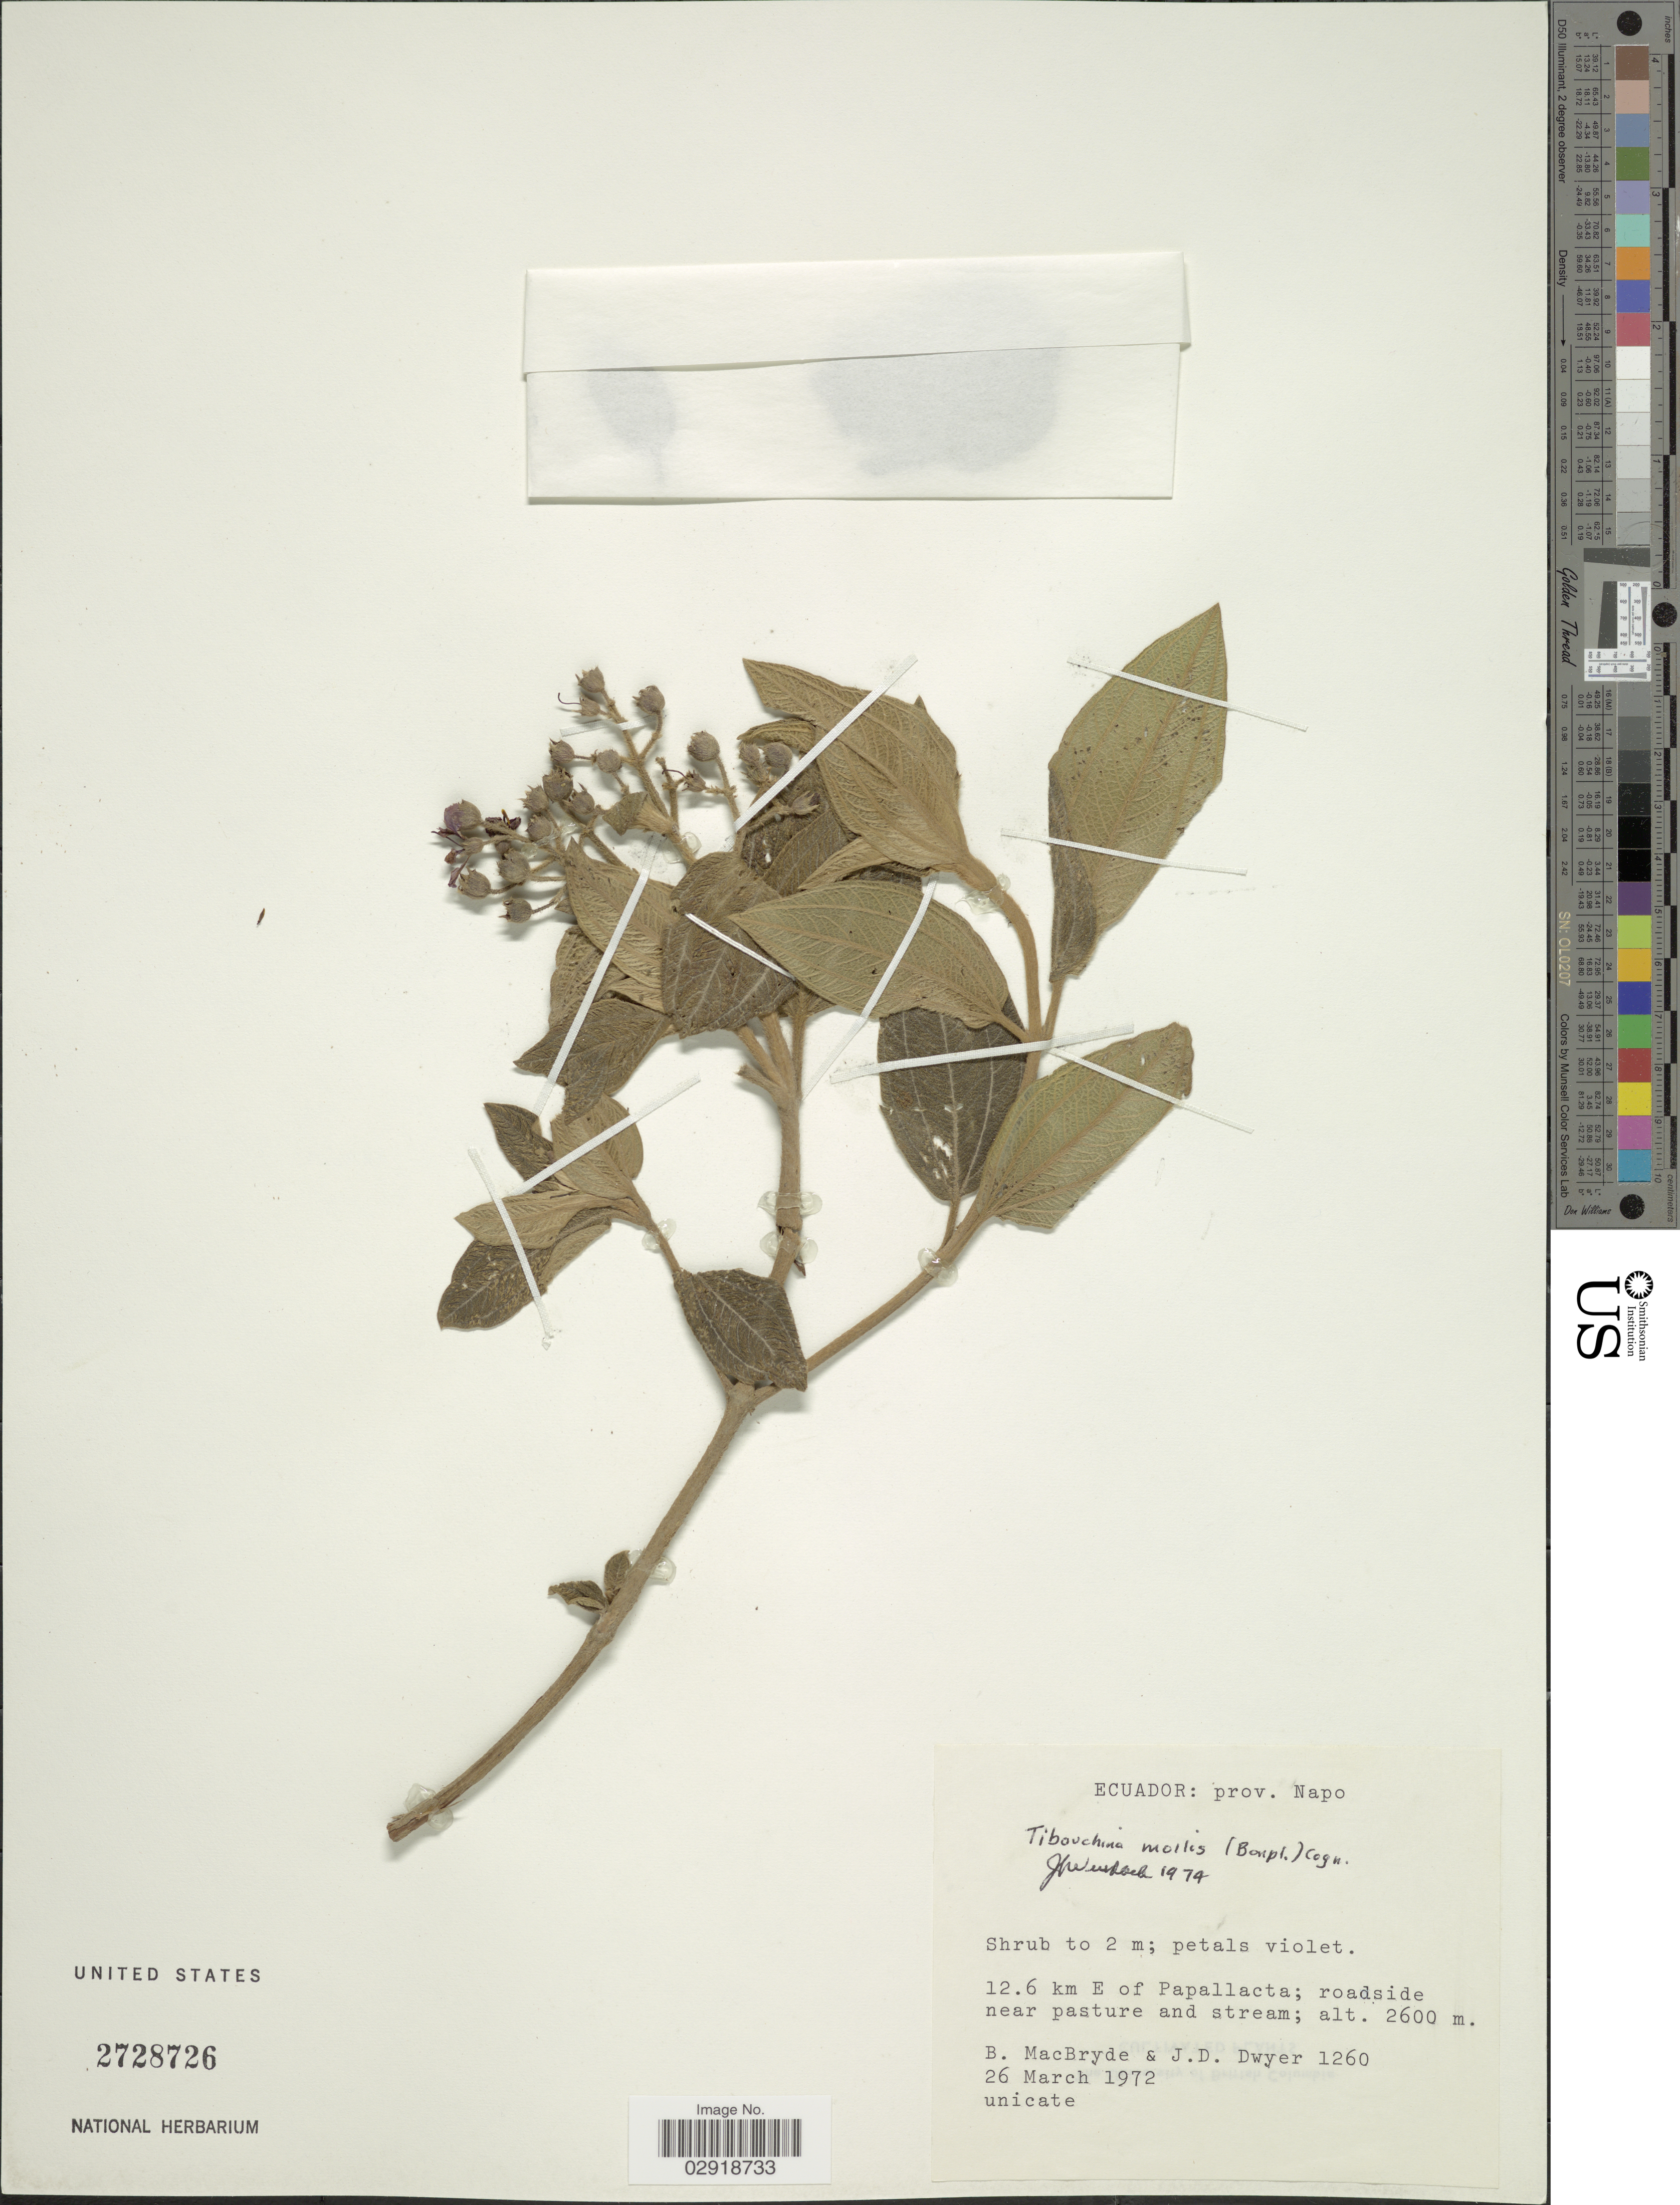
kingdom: Plantae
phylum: Tracheophyta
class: Magnoliopsida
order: Myrtales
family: Melastomataceae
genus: Chaetogastra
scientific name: Chaetogastra mollis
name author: (Bonpl.) DC.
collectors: B. MacBryde & J. D. Dwyer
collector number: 1260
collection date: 1972-03-26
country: Ecuador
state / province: Napo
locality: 12.6 km E of Papallacta; roadside near pasture and stream.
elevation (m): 2600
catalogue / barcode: US 2728726